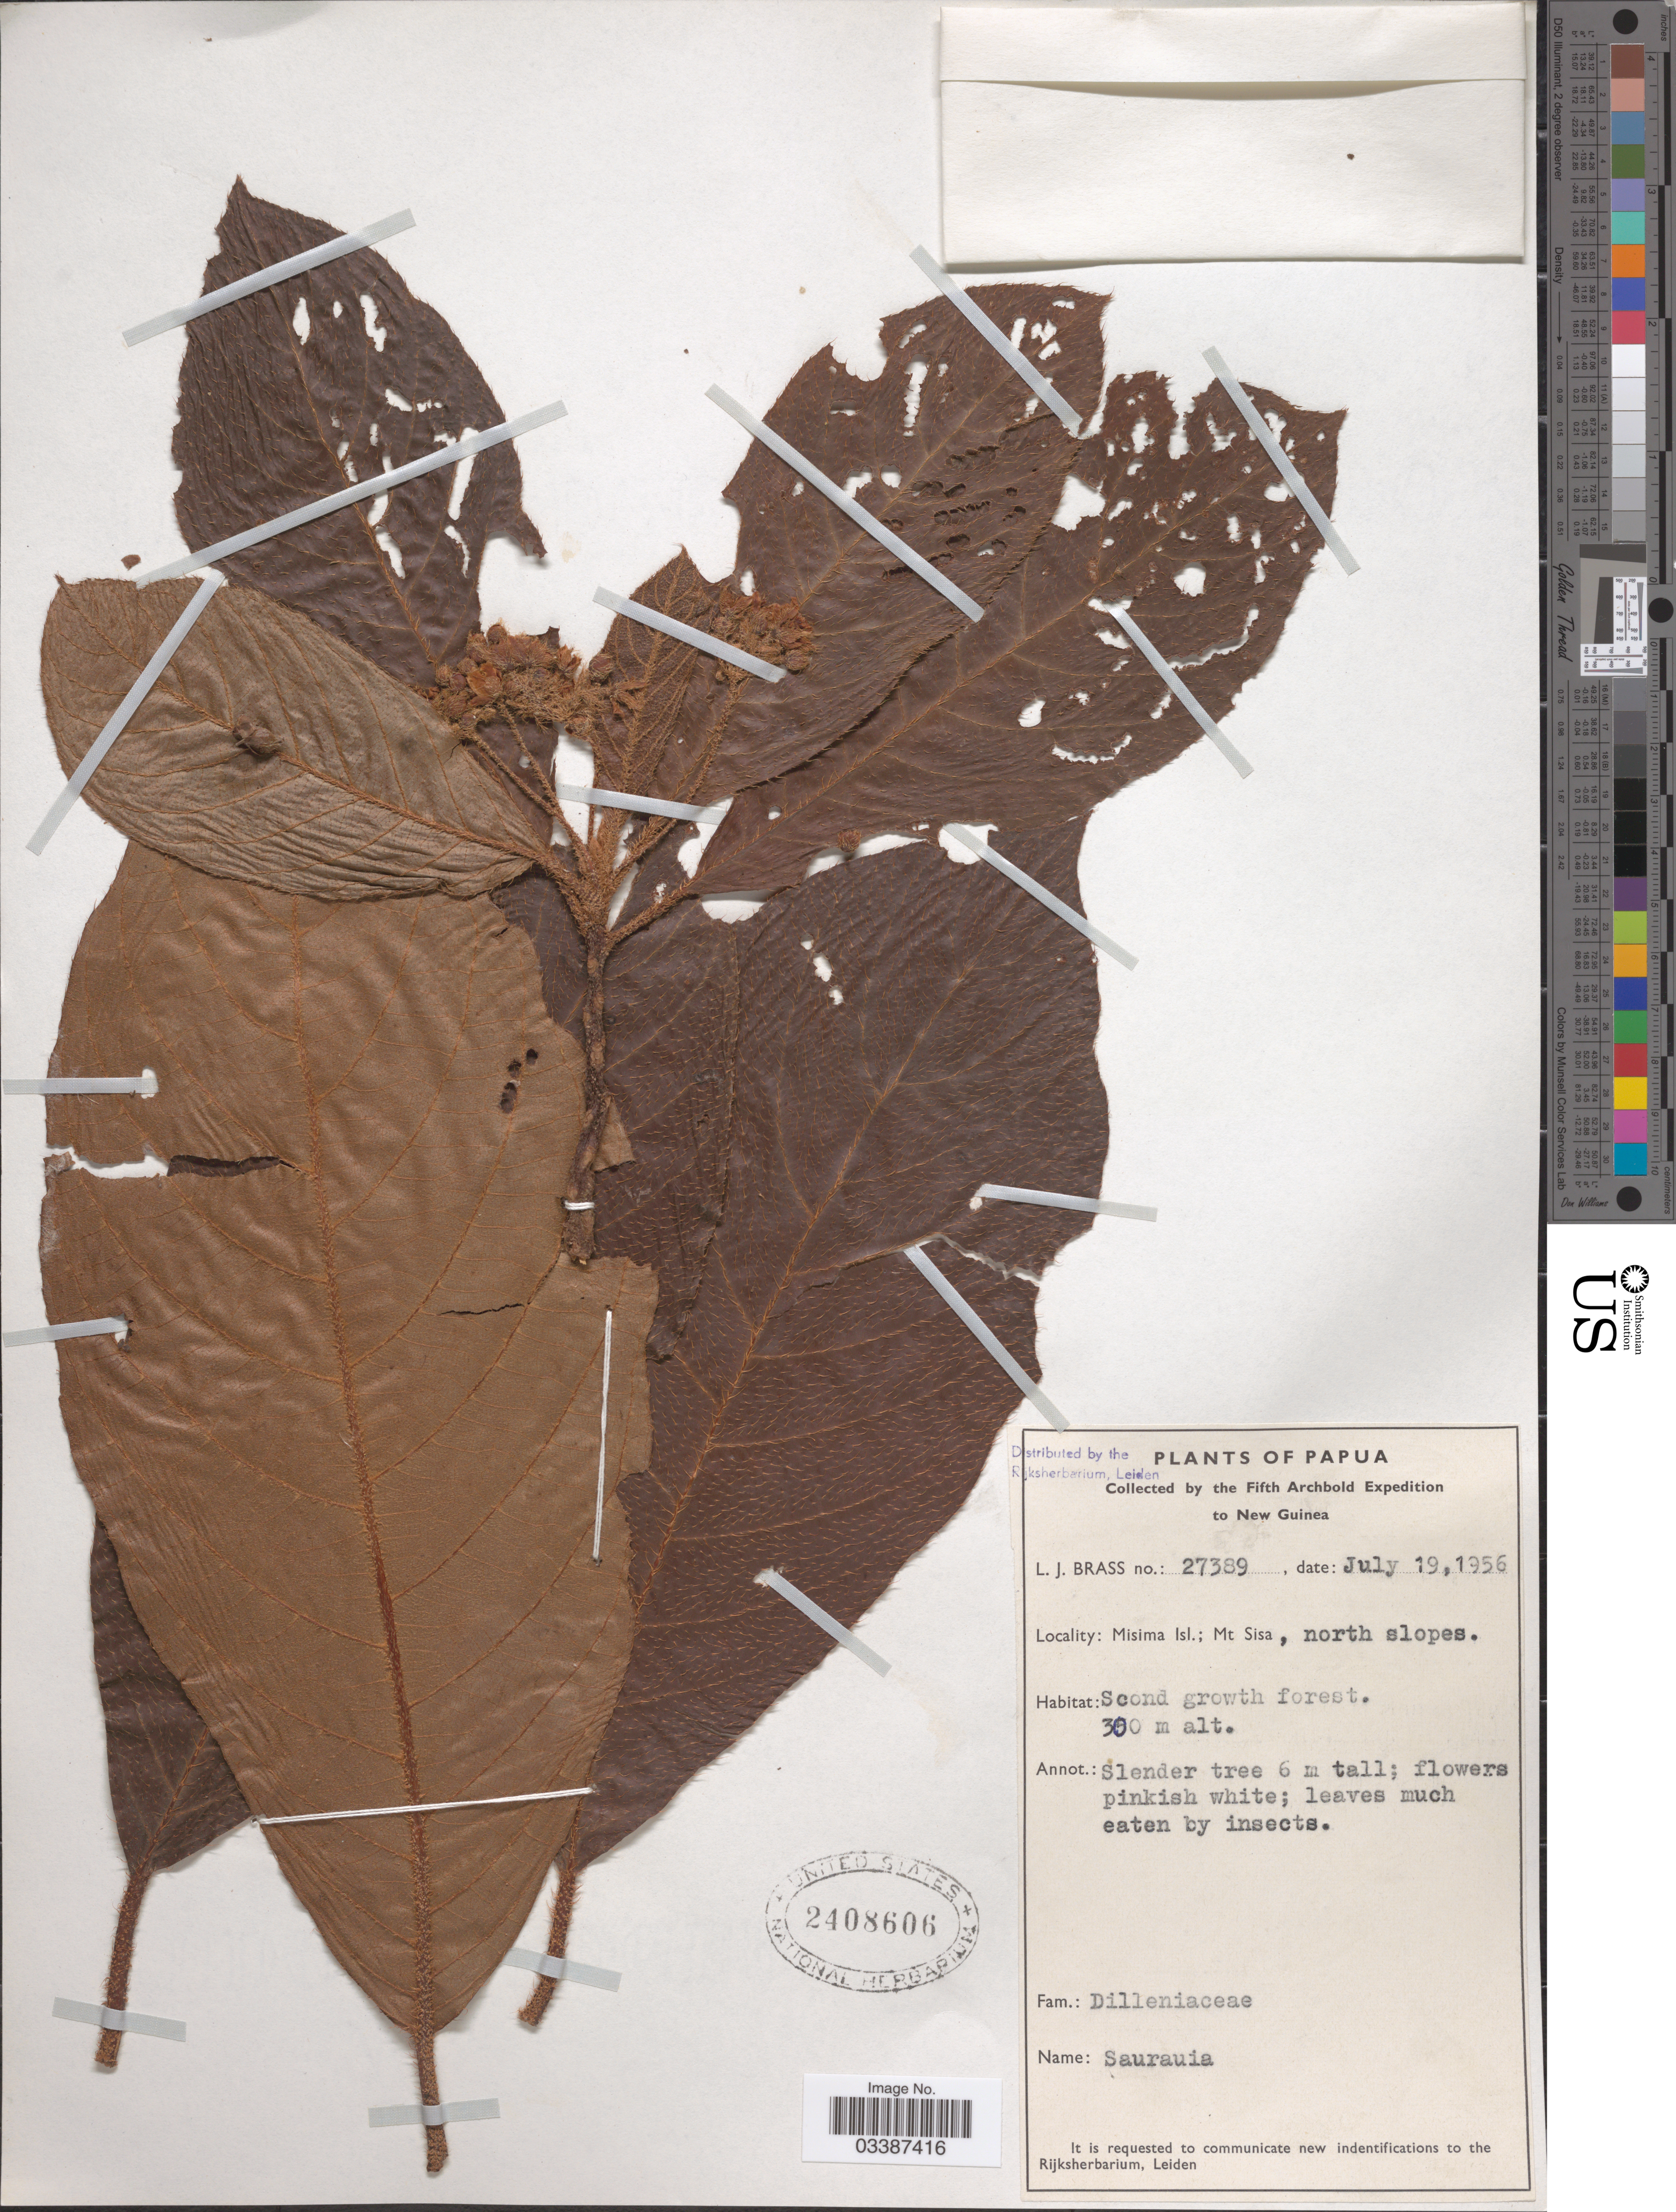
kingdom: Plantae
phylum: Tracheophyta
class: Magnoliopsida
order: Ericales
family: Actinidiaceae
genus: Saurauia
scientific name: Saurauia sp.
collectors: L. J. Brass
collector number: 27389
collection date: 1956-07-19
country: Papua New Guinea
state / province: Milne Bay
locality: Papua. New Guinea. Misima Isl.; Mt Sisa, north slopes.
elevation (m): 300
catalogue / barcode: US 2408606